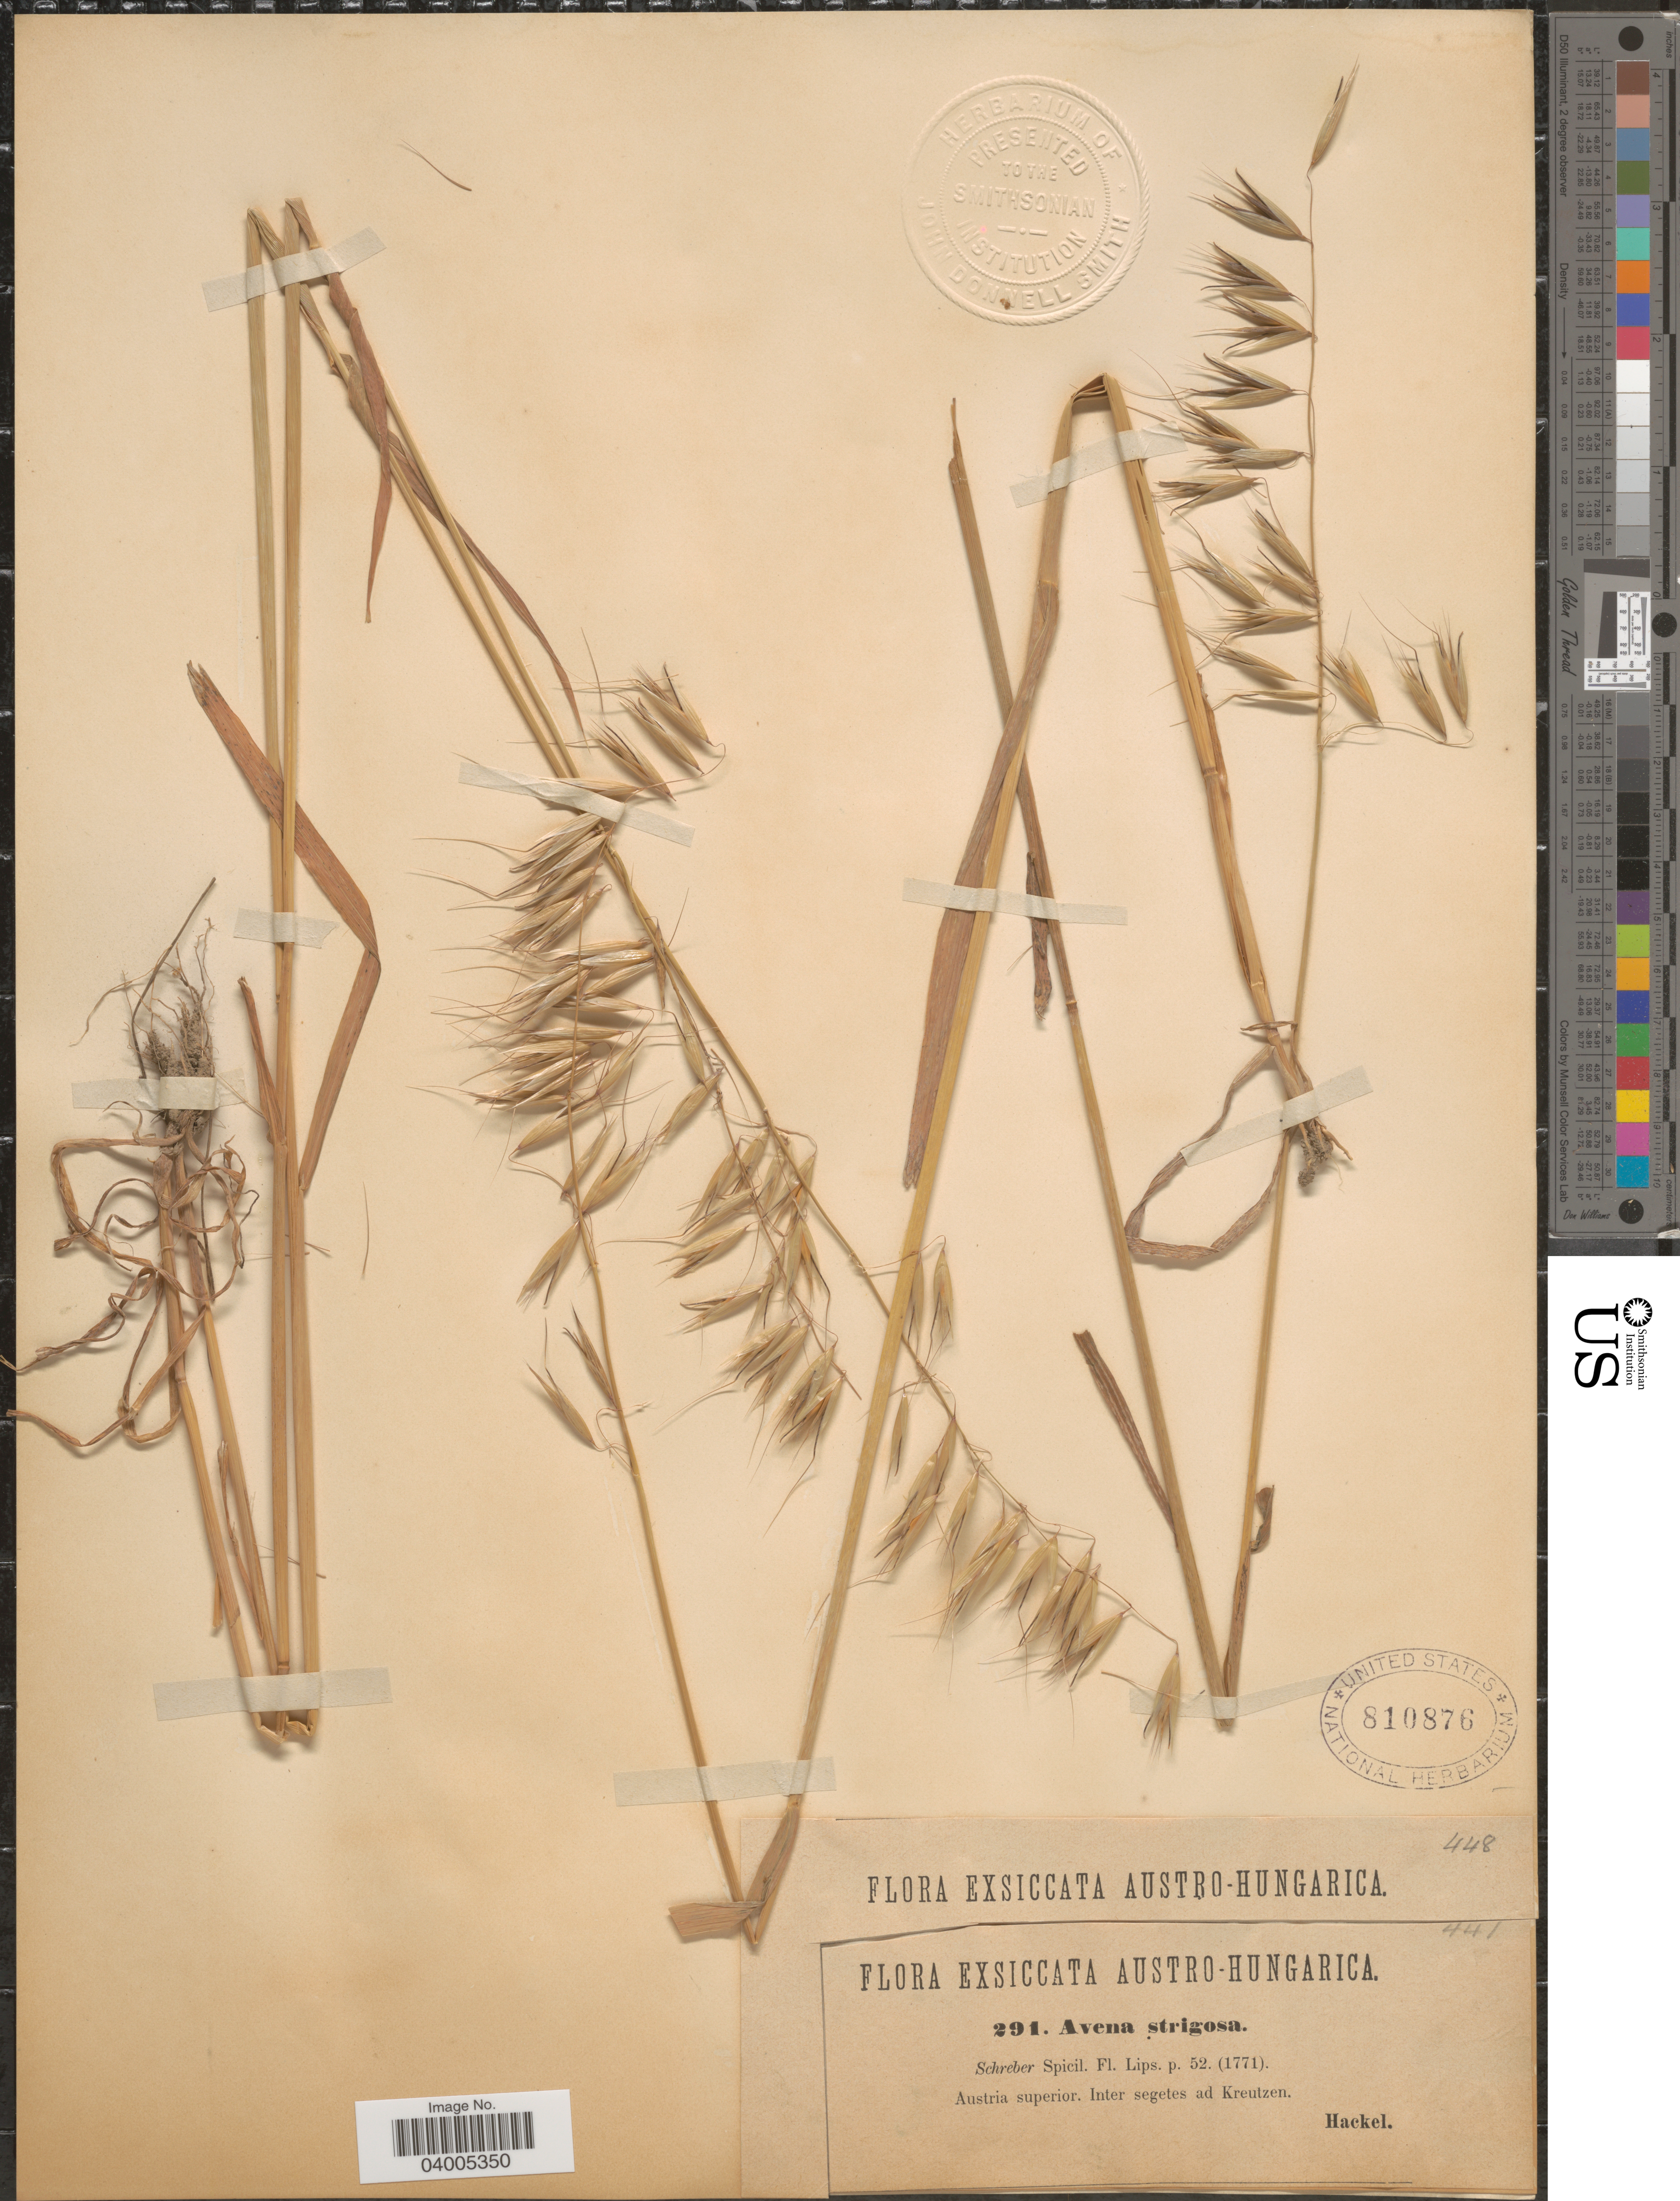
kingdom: Plantae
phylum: Tracheophyta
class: Liliopsida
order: Poales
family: Poaceae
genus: Avena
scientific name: Avena strigosa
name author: Schreb.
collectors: -. Hackel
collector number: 291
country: Austria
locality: Austro-Hungarica. Austria superior. Inter segetes ad Kreutzen.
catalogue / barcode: US 810876